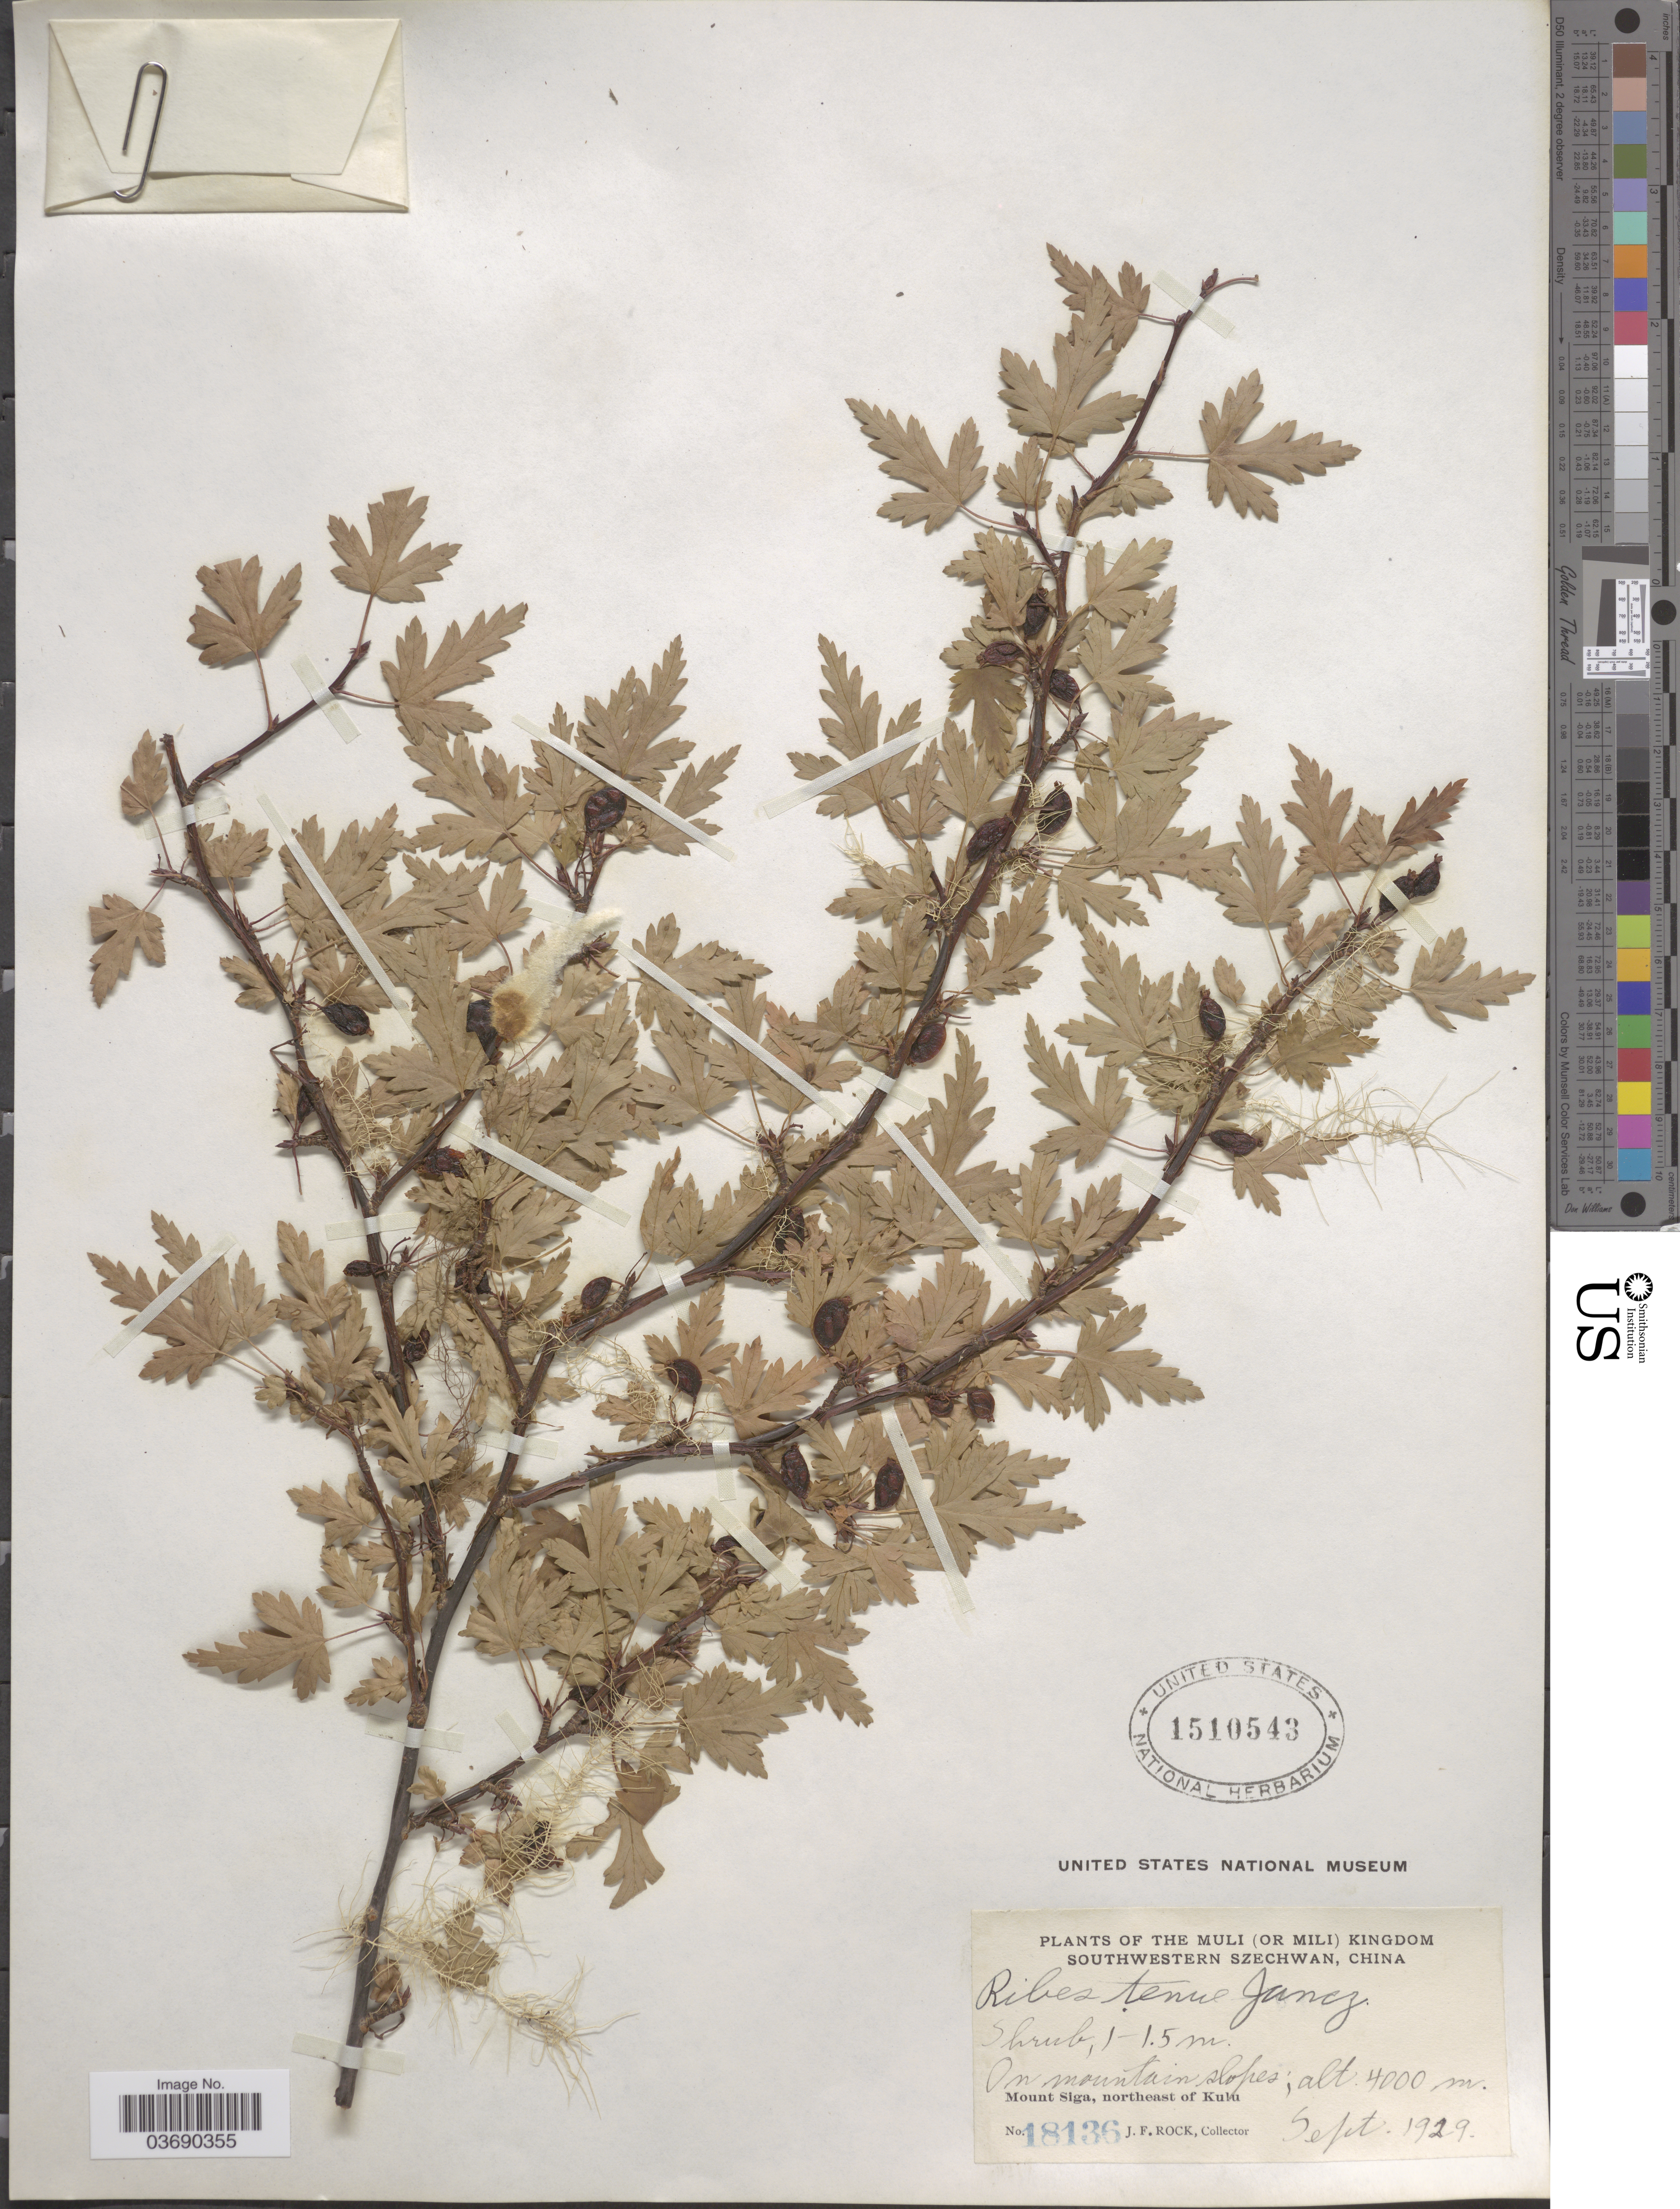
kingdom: Plantae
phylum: Tracheophyta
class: Magnoliopsida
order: Saxifragales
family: Grossulariaceae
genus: Ribes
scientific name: Ribes tenue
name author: Jancz.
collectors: J. Rock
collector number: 18136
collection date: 1929-09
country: China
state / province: Sichuan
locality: The Muli (or Mili) Kingdom. Southwestern Szechwan. Mount Siga, northeast of Kulu.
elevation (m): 4000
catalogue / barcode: US 1510543